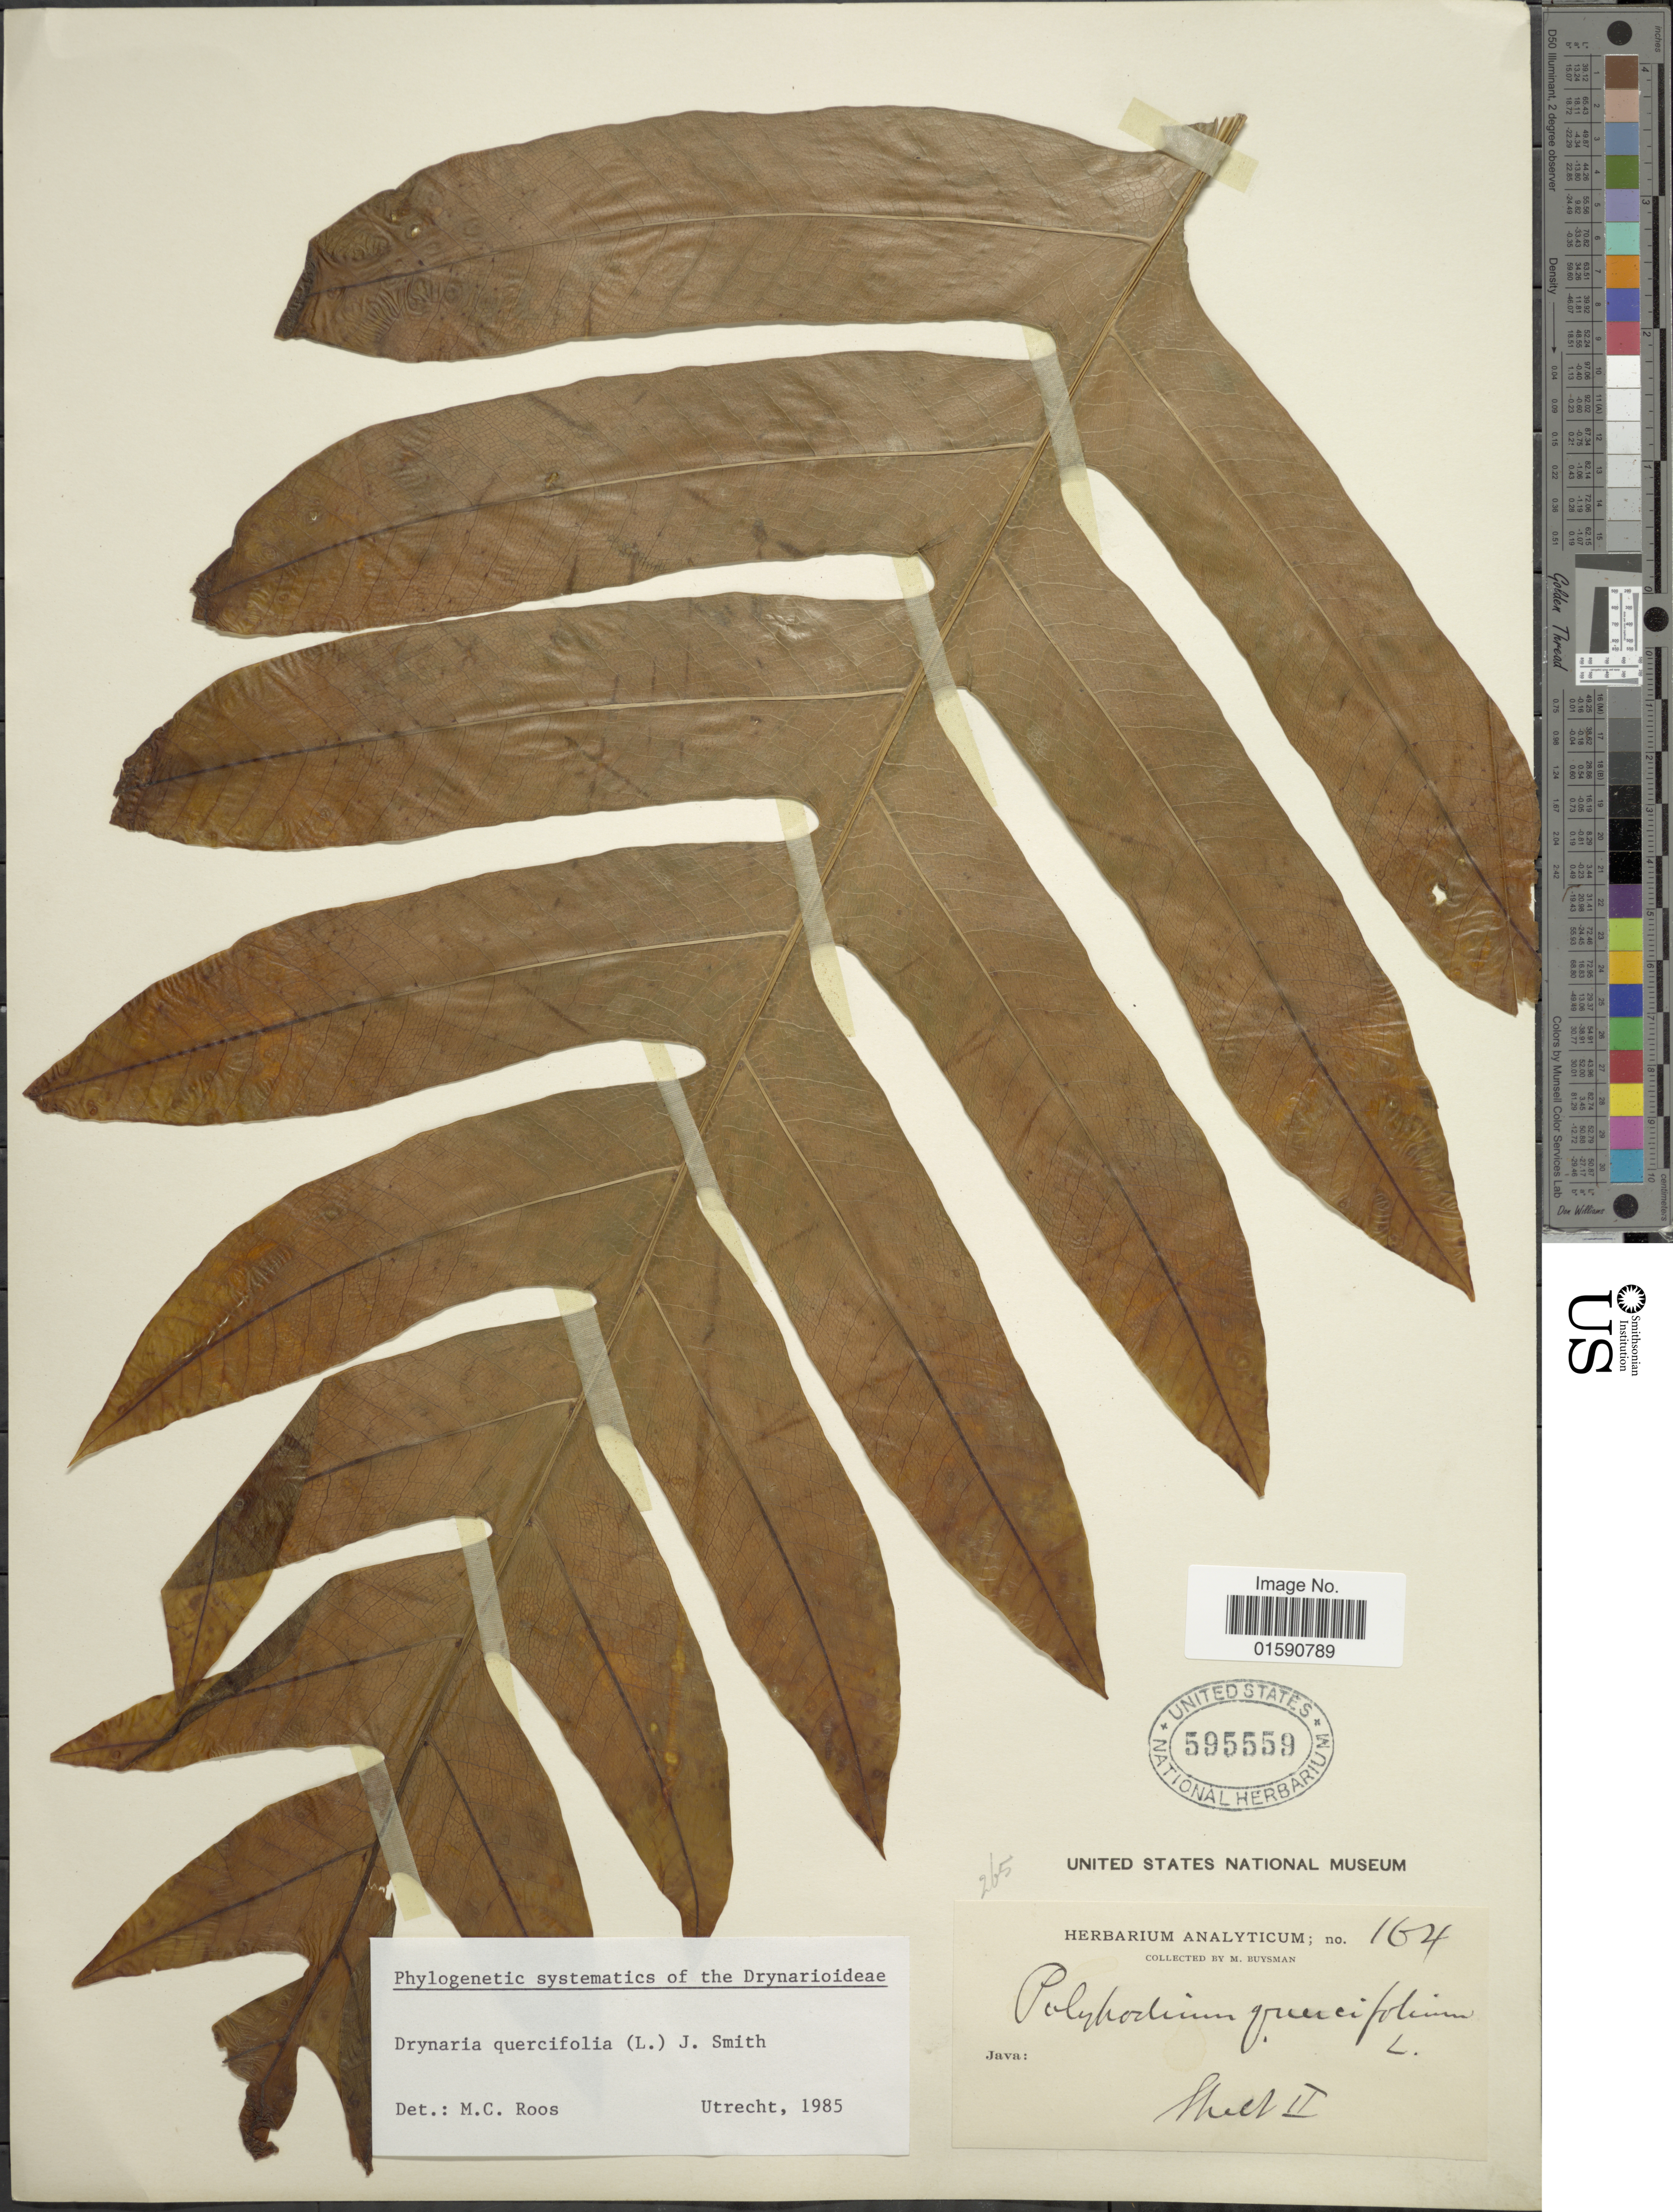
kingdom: Plantae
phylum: Tracheophyta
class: Polypodiopsida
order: Polypodiales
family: Polypodiaceae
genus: Drynaria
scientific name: Drynaria quercifolia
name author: (L.) J. Sm.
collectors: M. Buysman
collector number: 164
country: Indonesia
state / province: Java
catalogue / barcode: US 595559